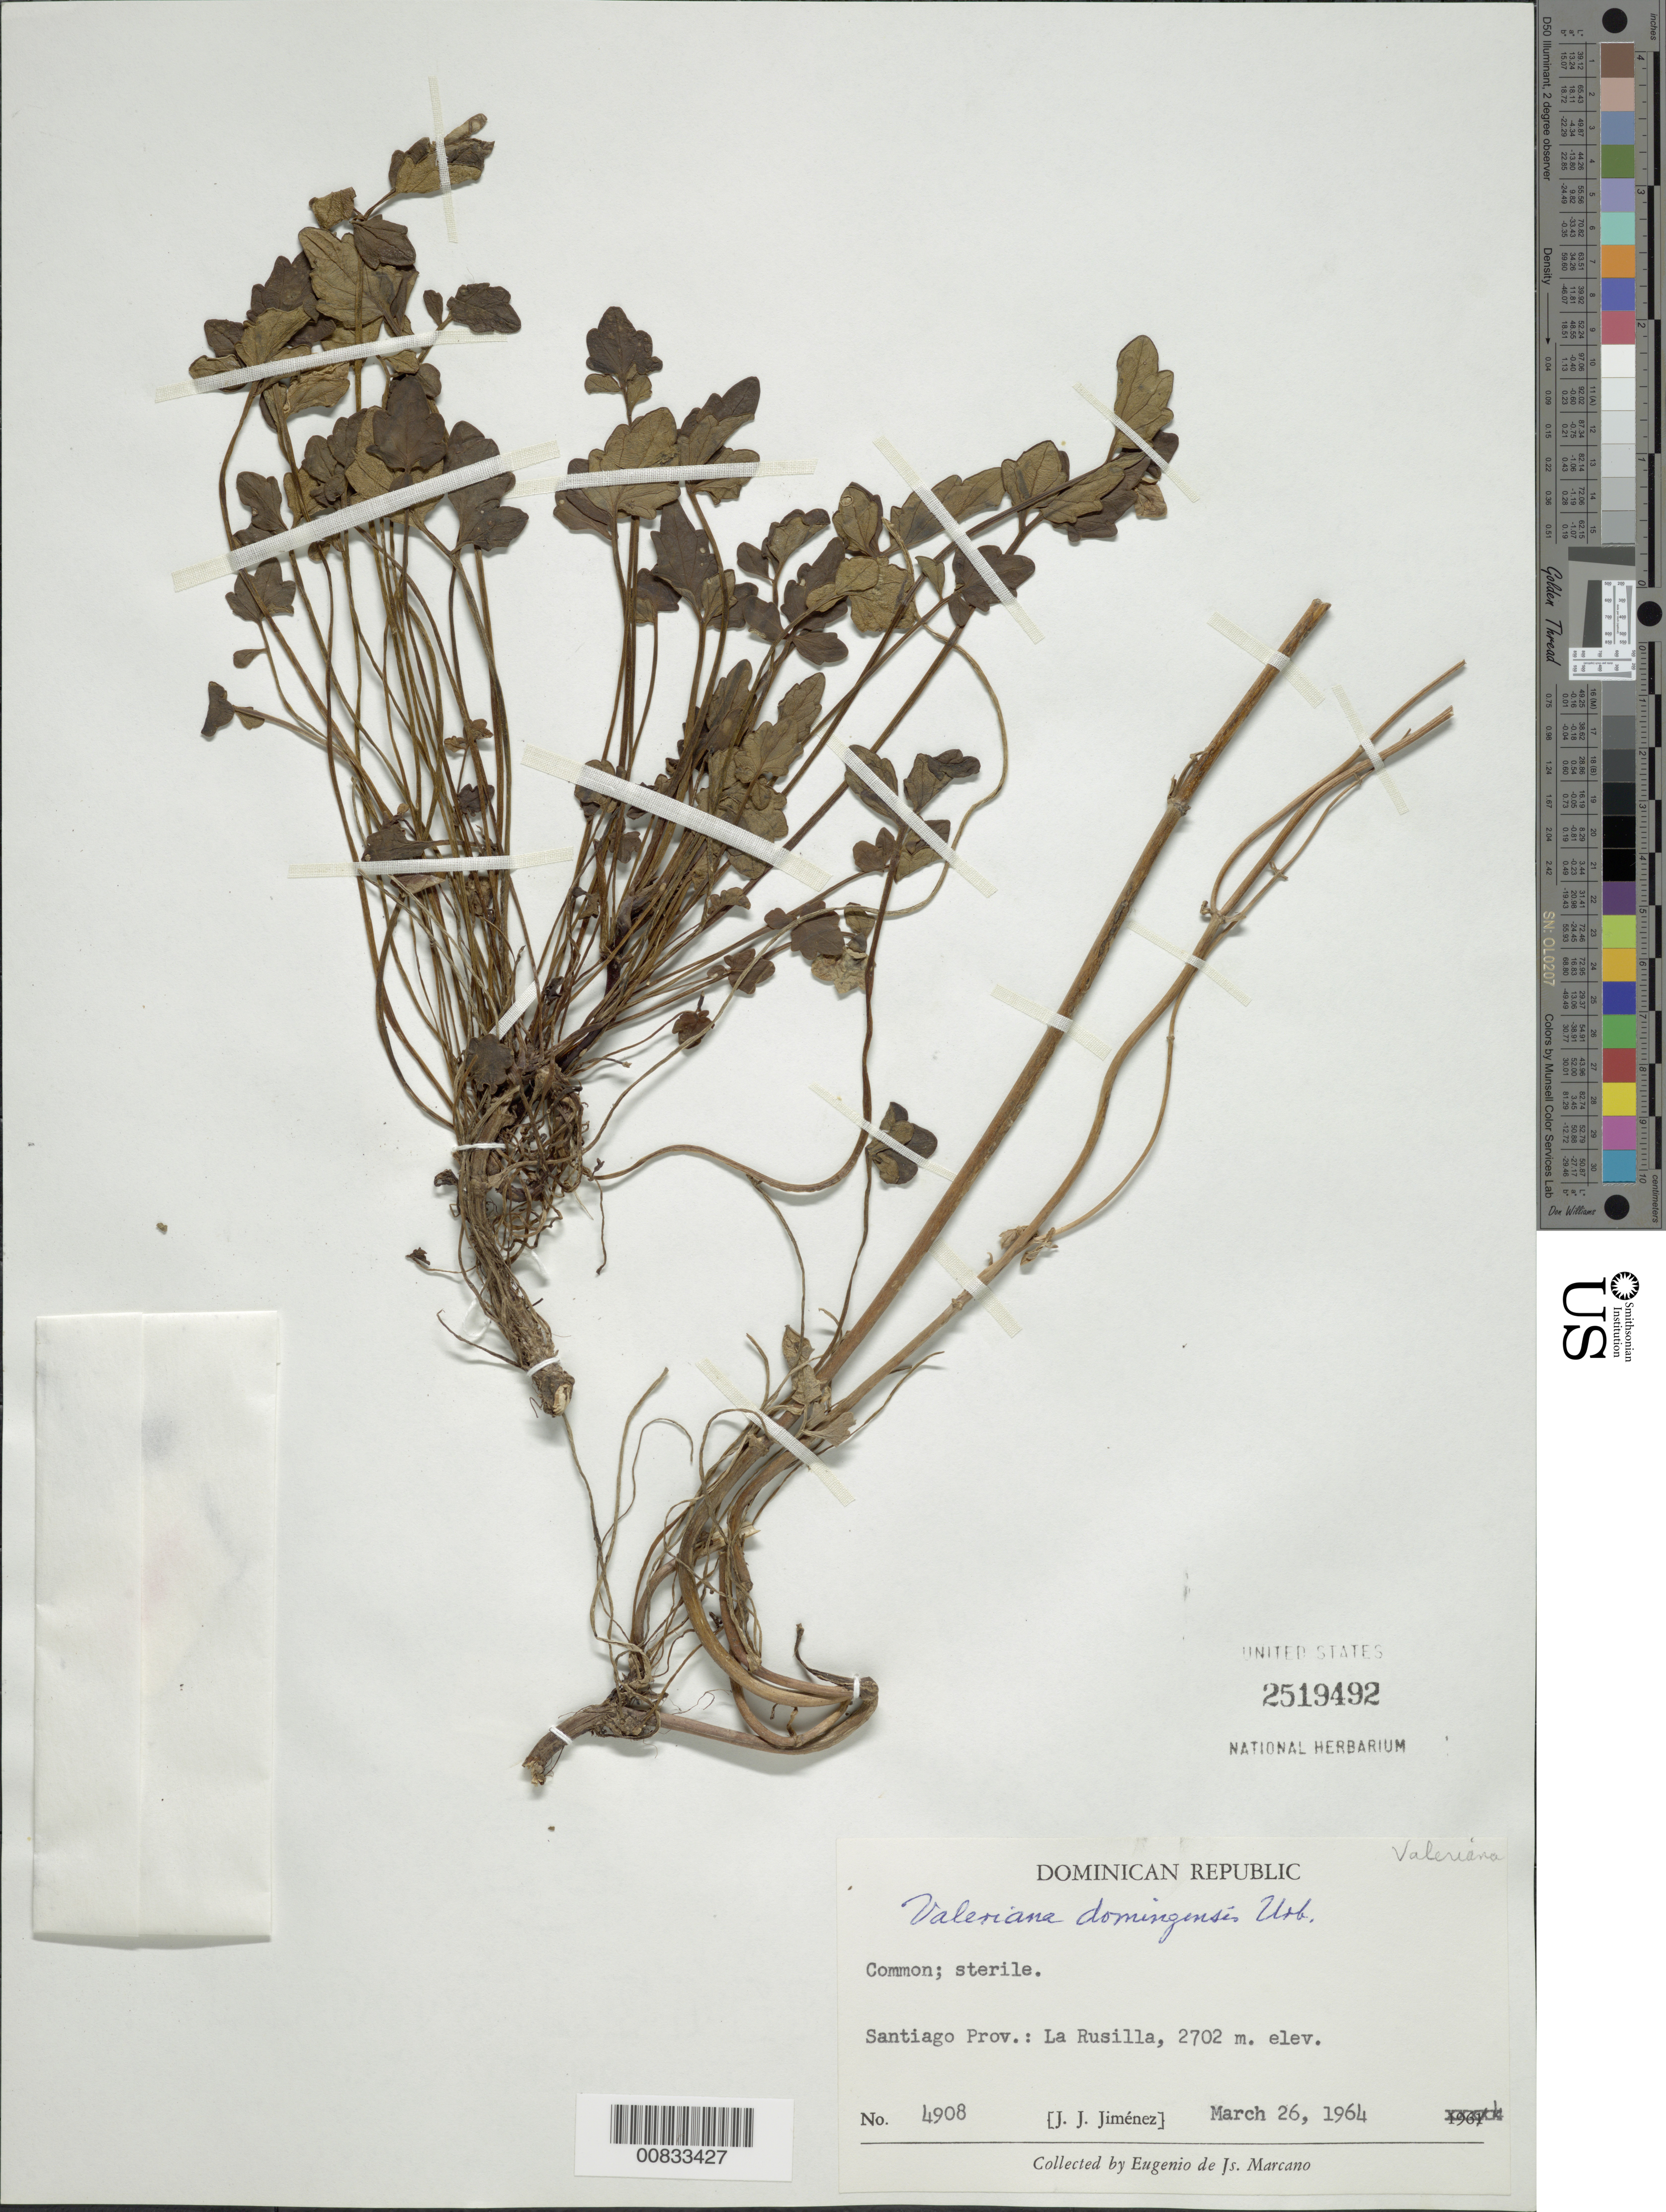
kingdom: Plantae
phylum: Tracheophyta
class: Magnoliopsida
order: Dipsacales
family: Caprifoliaceae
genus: Valeriana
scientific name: Valeriana domingensis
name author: Urb.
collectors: J. J. Jiménez Almonte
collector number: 4908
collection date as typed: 26 Mar 1964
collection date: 1964-03-26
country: Dominican Republic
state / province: Santiago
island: Hispaniola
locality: La Rusilla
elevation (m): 2702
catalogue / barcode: US 2519492